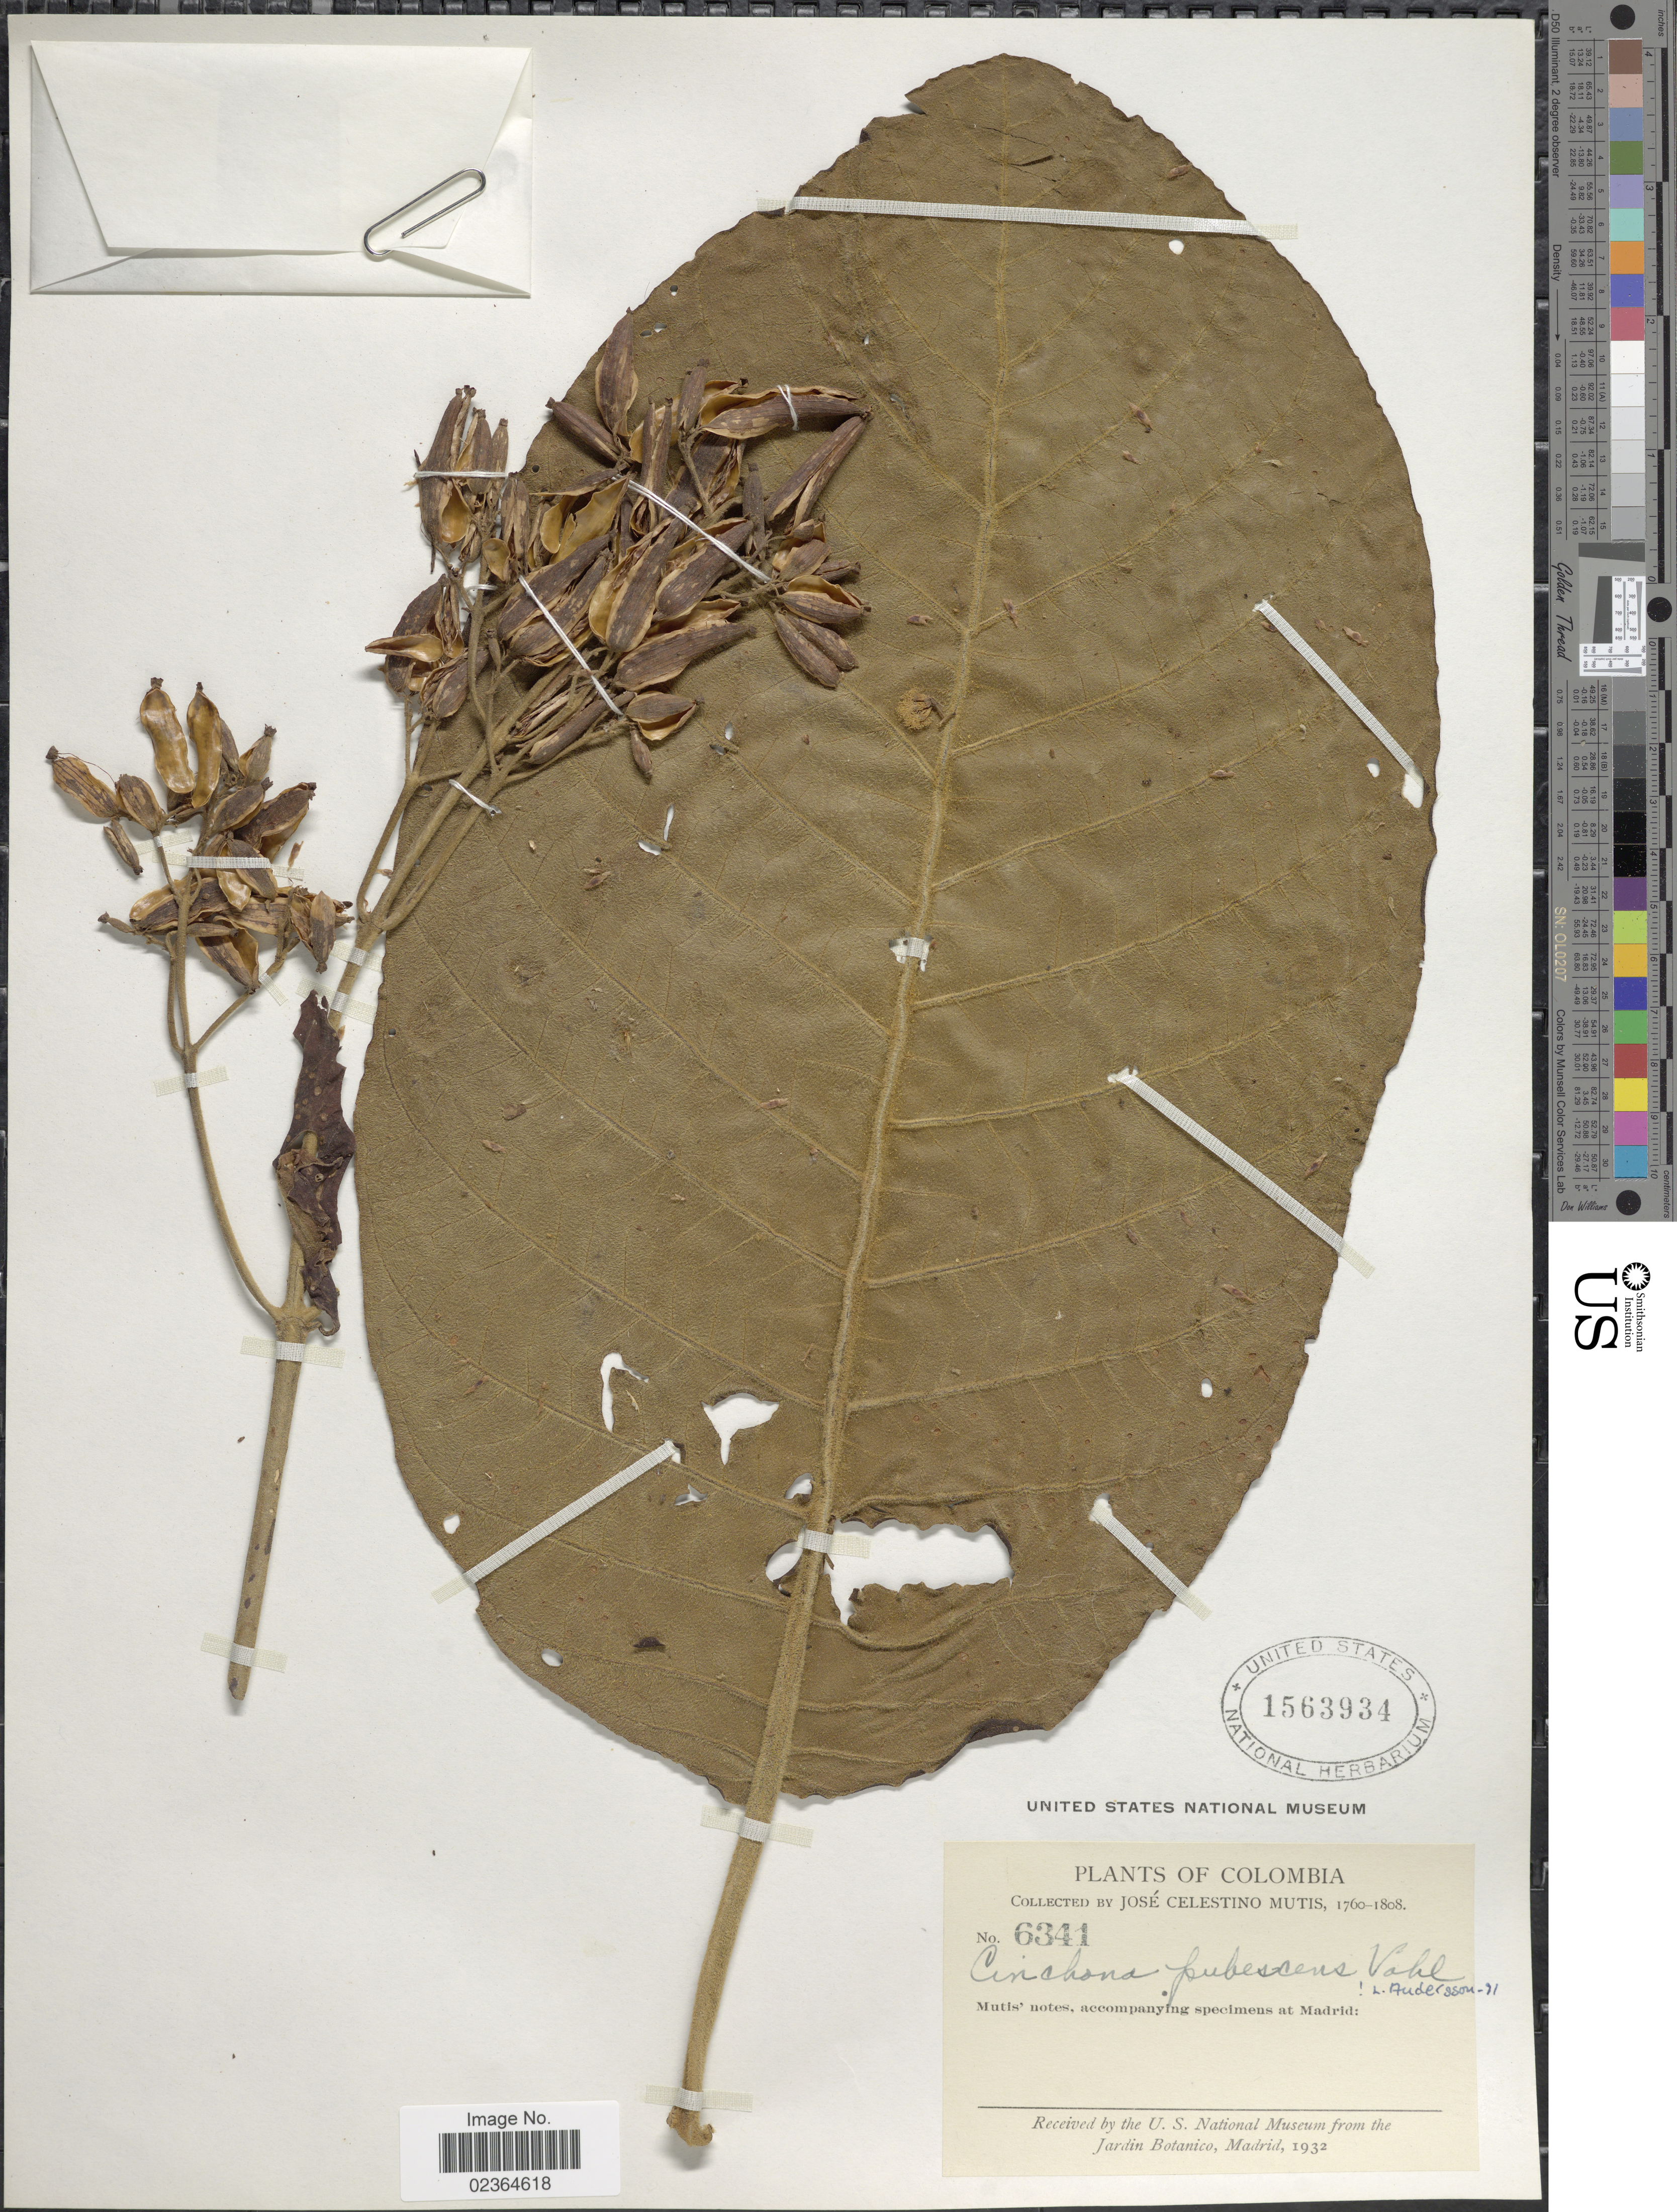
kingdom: Plantae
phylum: Tracheophyta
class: Magnoliopsida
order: Gentianales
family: Rubiaceae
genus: Cinchona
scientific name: Cinchona pubescens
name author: Vahl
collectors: J. C. B. Mutis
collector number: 6341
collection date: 1760/1808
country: Colombia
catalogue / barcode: US 1563934